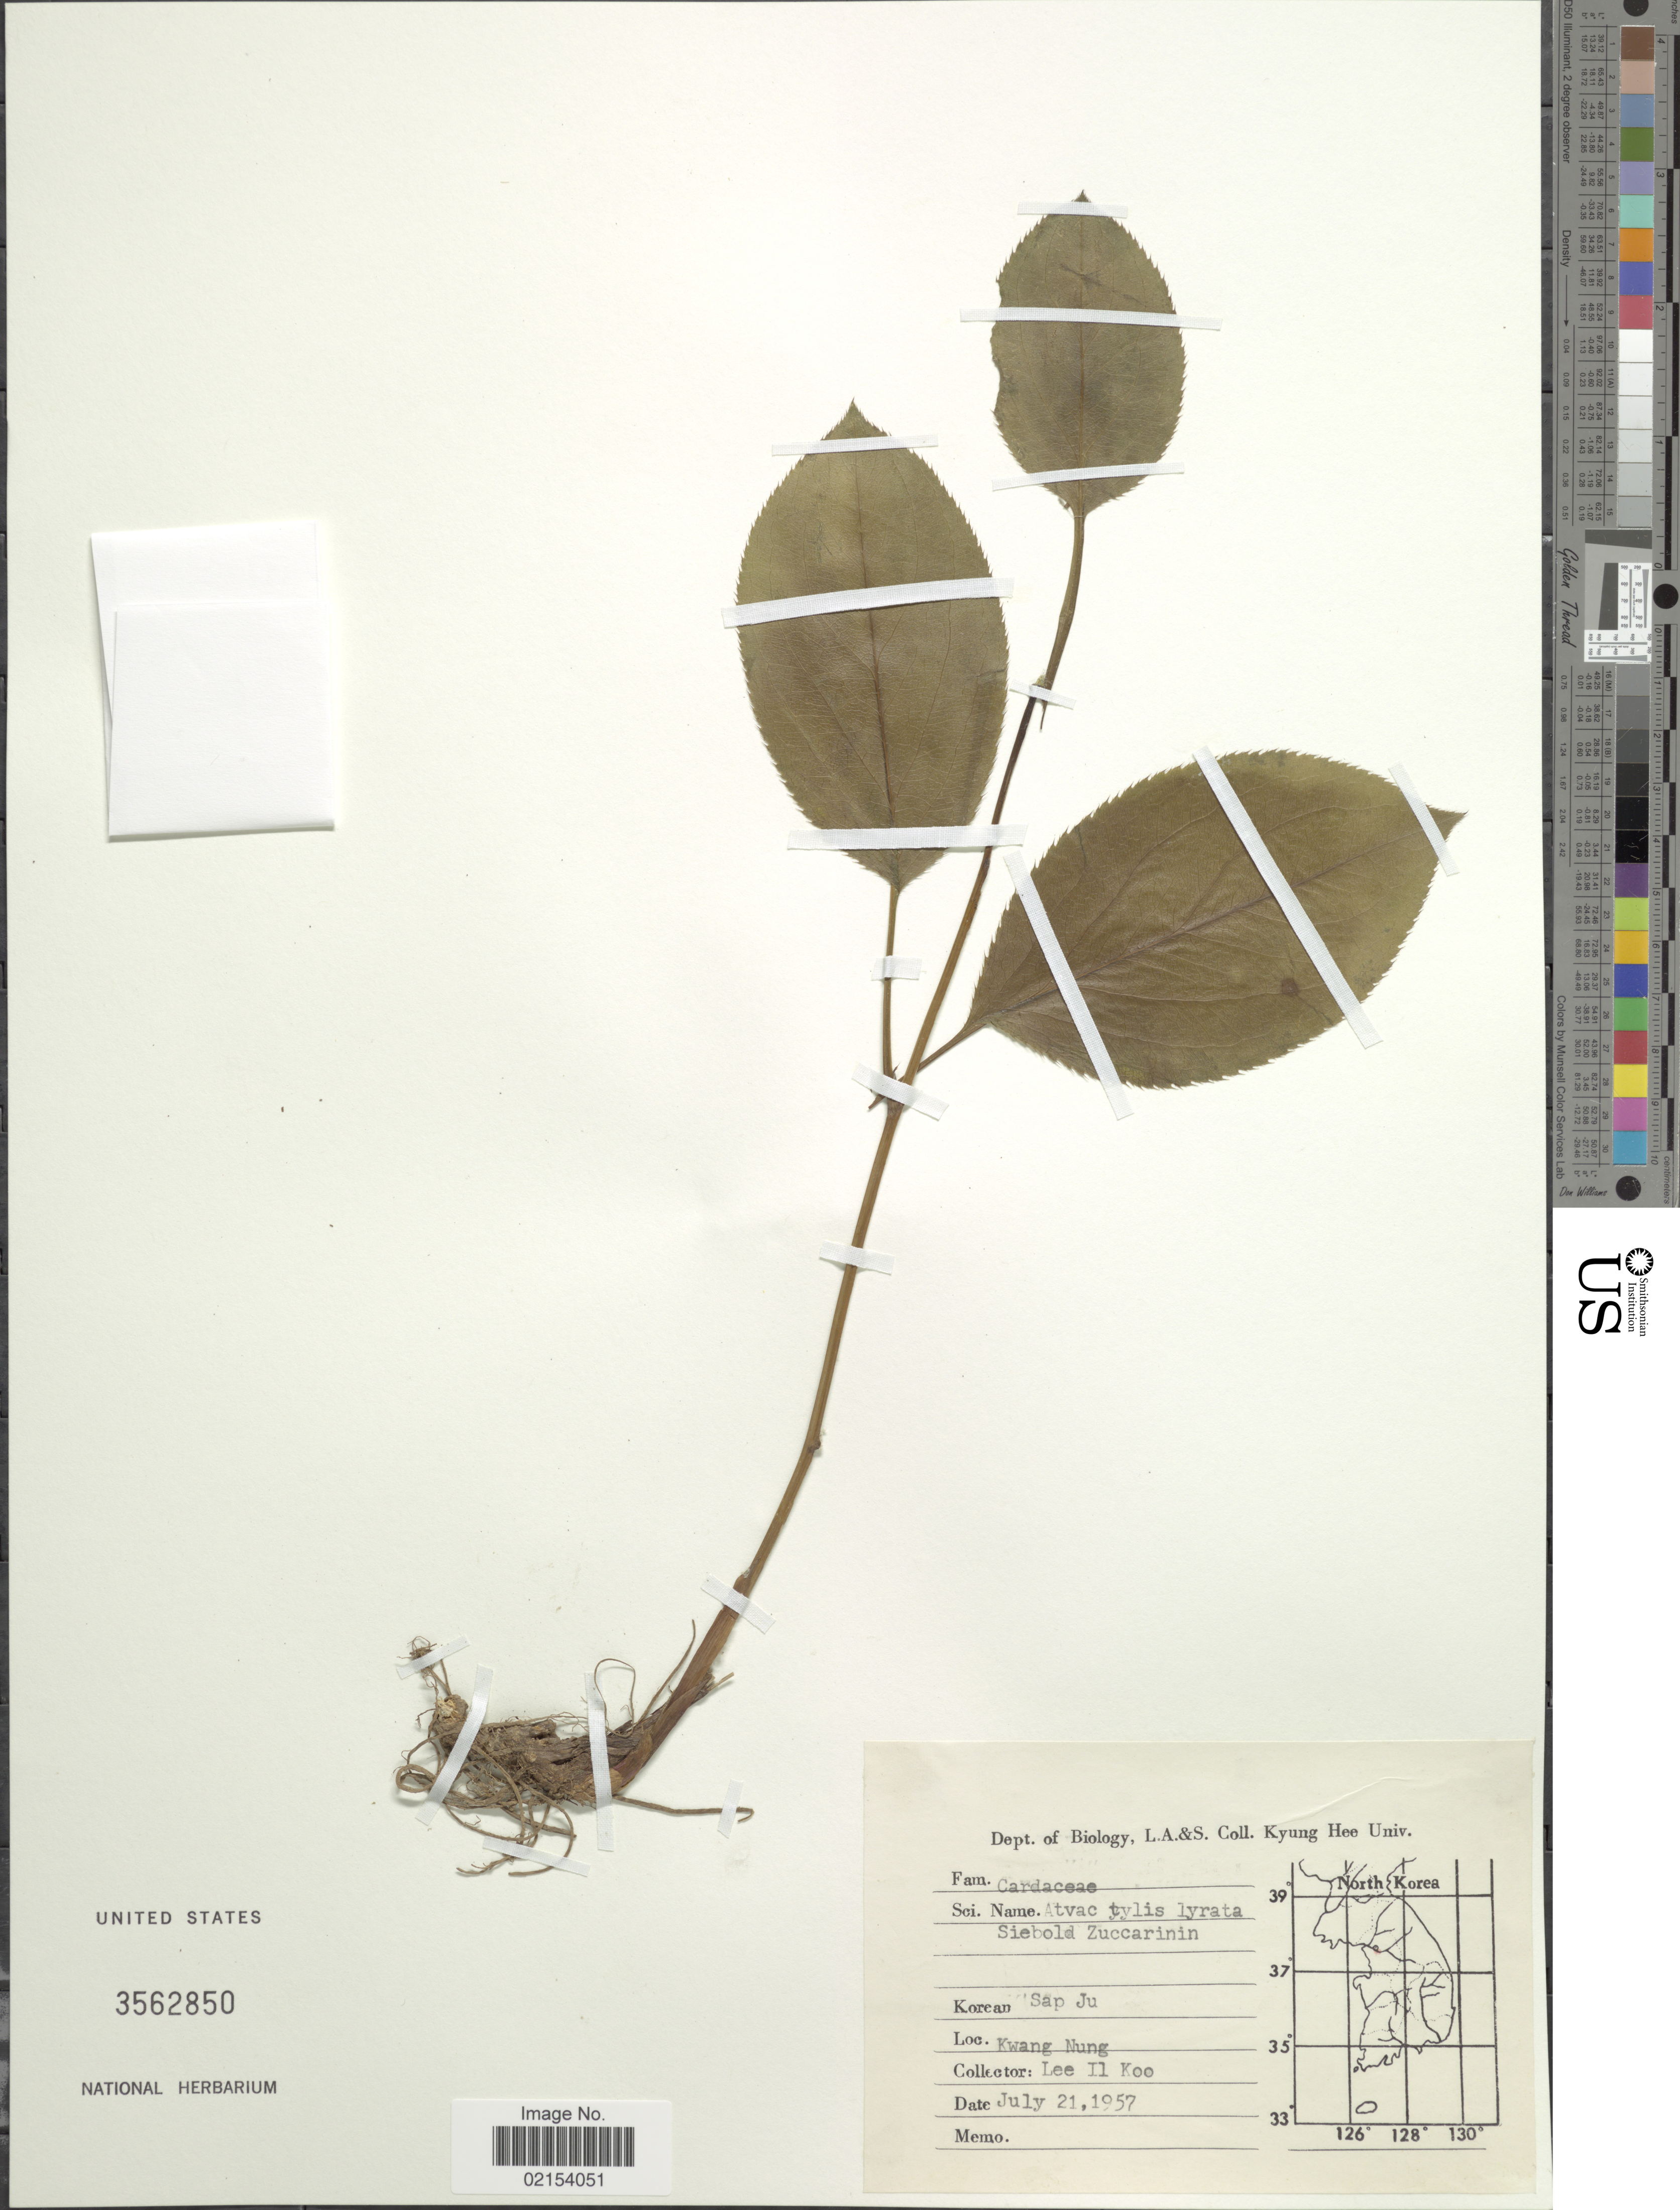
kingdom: Plantae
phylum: Tracheophyta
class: Magnoliopsida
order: Asterales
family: Asteraceae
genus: Atractylodes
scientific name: Atractylodes lancea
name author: (Thunb.) DC.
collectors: Il-Ko Lee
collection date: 1957-07-21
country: South Korea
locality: Kwang Nung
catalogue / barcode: US 3562850